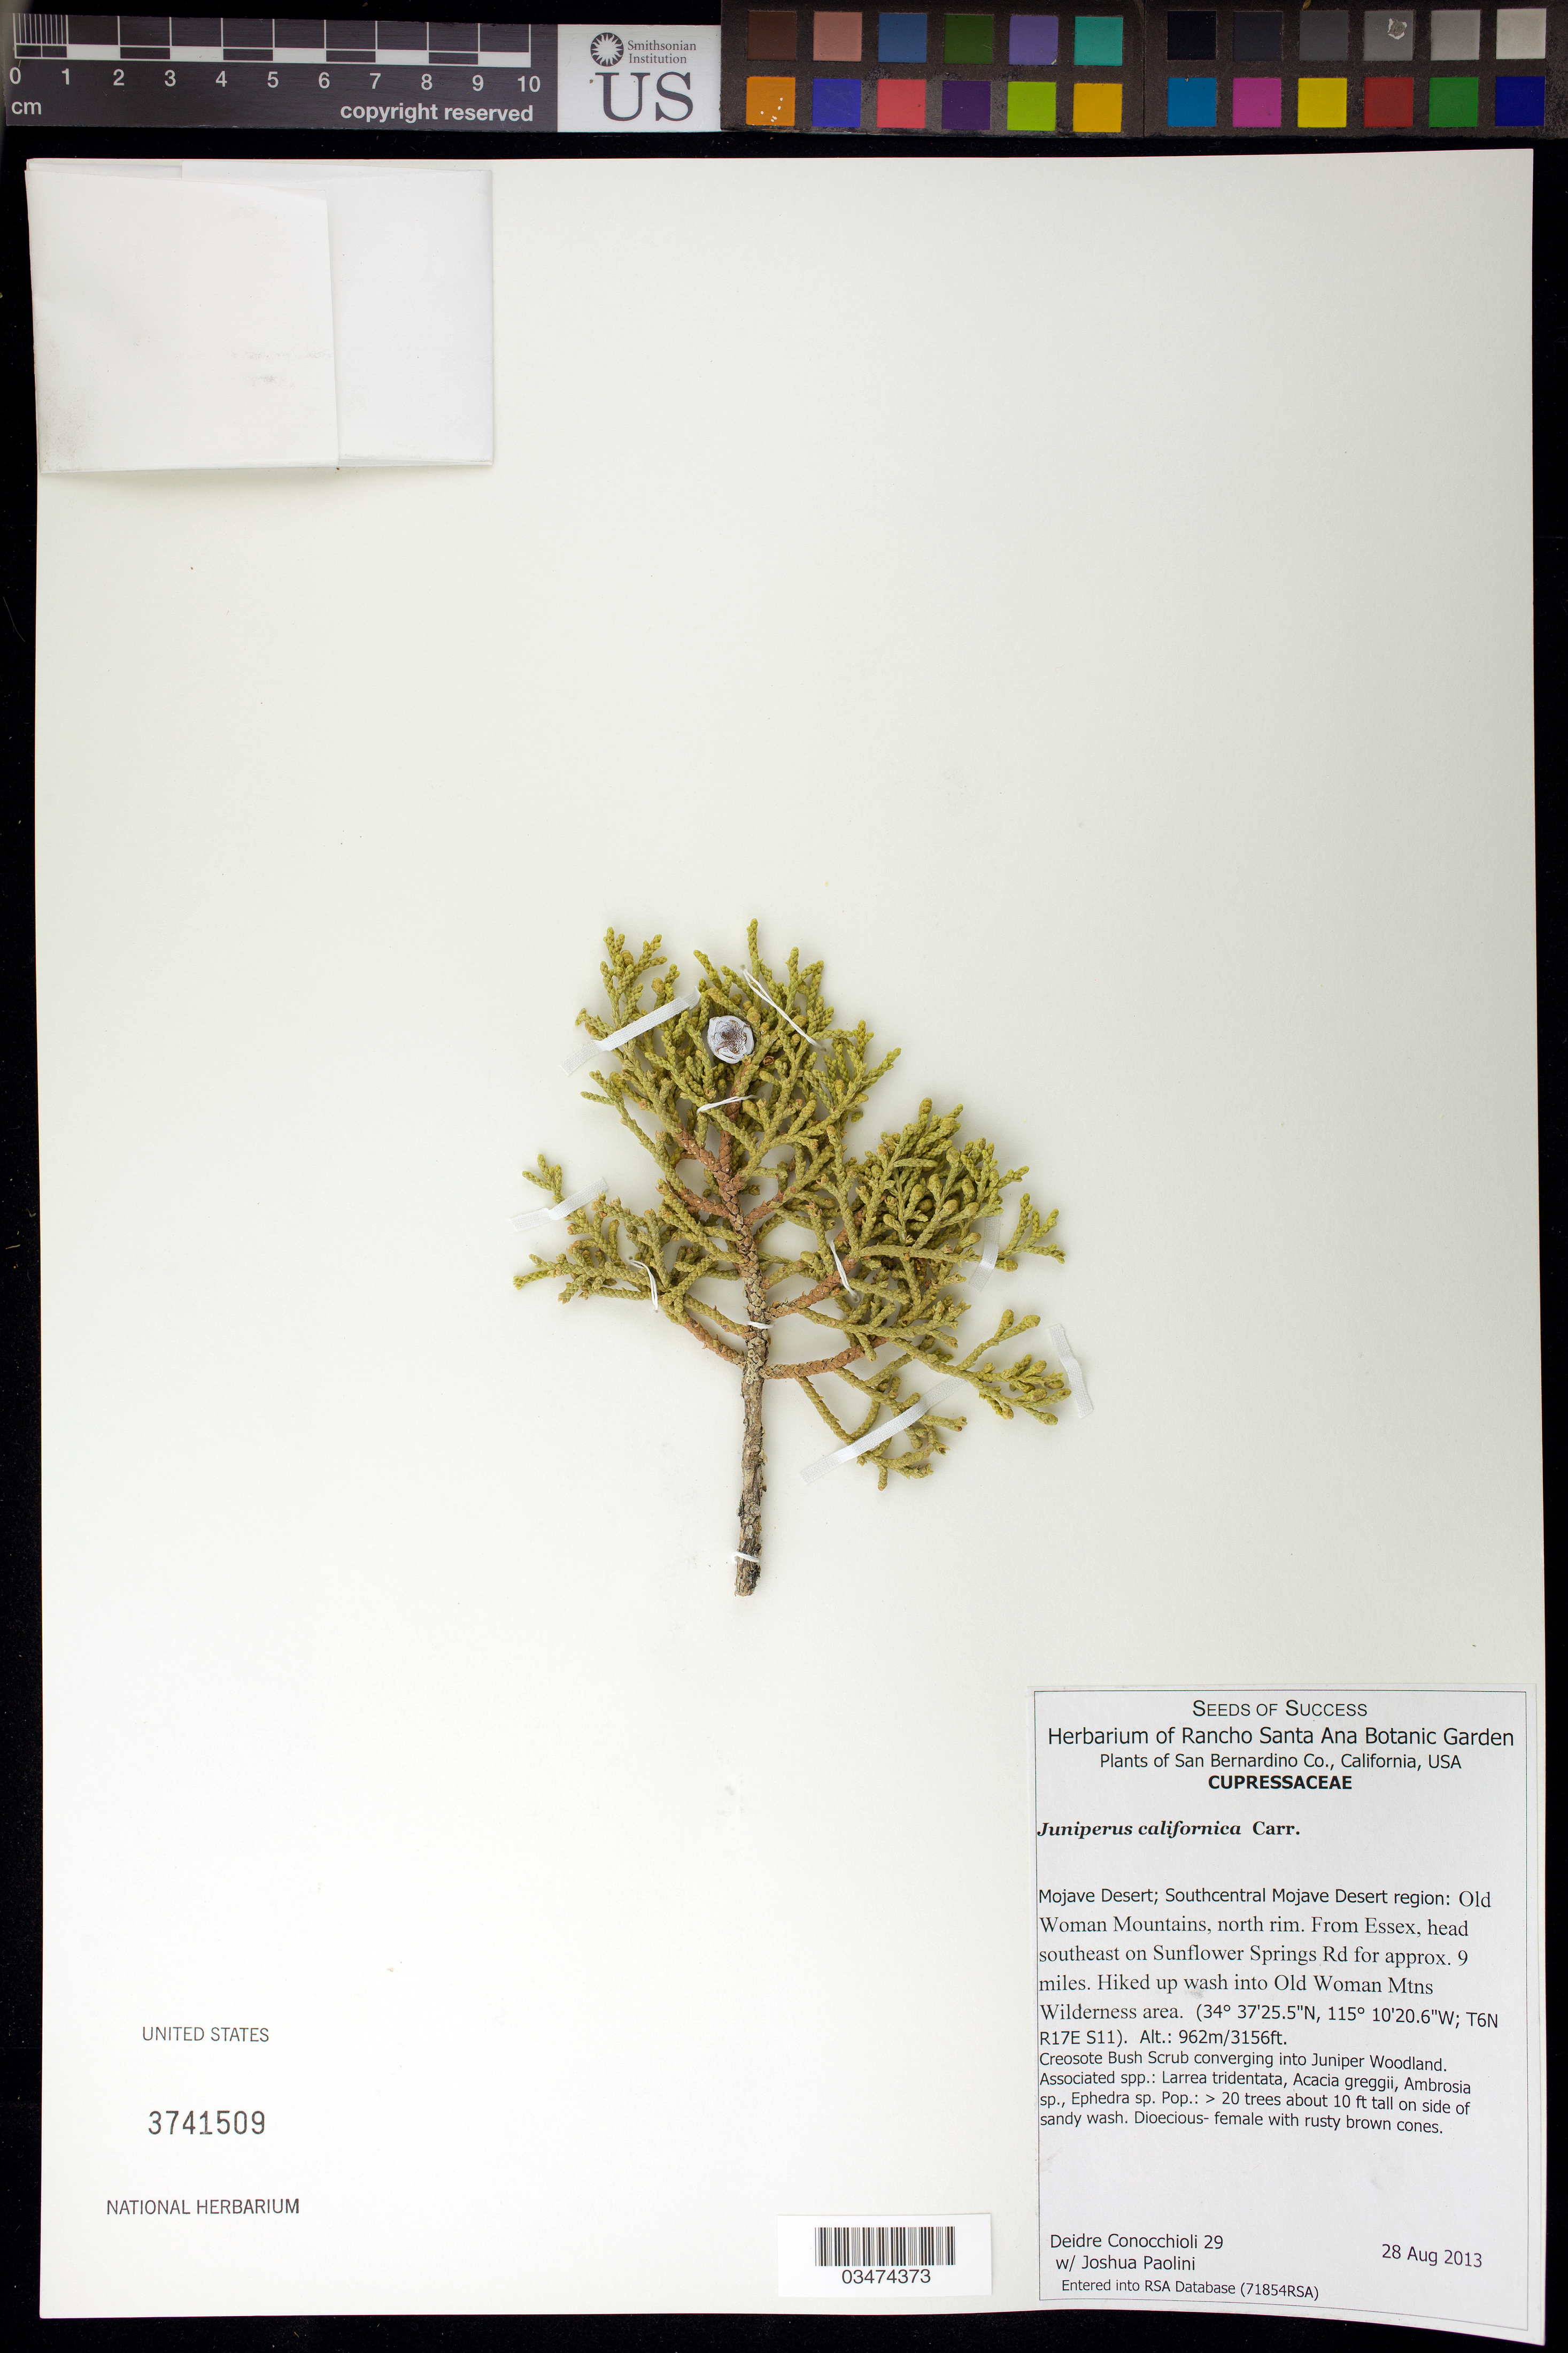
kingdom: Plantae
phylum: Tracheophyta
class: Pinopsida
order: Pinales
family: Cupressaceae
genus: Juniperus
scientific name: Juniperus californica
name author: Carrière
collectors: D. Conocchioli & J. Paolini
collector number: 29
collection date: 2013-08-28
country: United States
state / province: California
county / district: San Bernardino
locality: Old Woman Mountains, north rim, 9 mi. on Sunflower Springs Rd.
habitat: Creosote Bush Scrub converting into Juniper Woodland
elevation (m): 962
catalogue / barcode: US 3741509